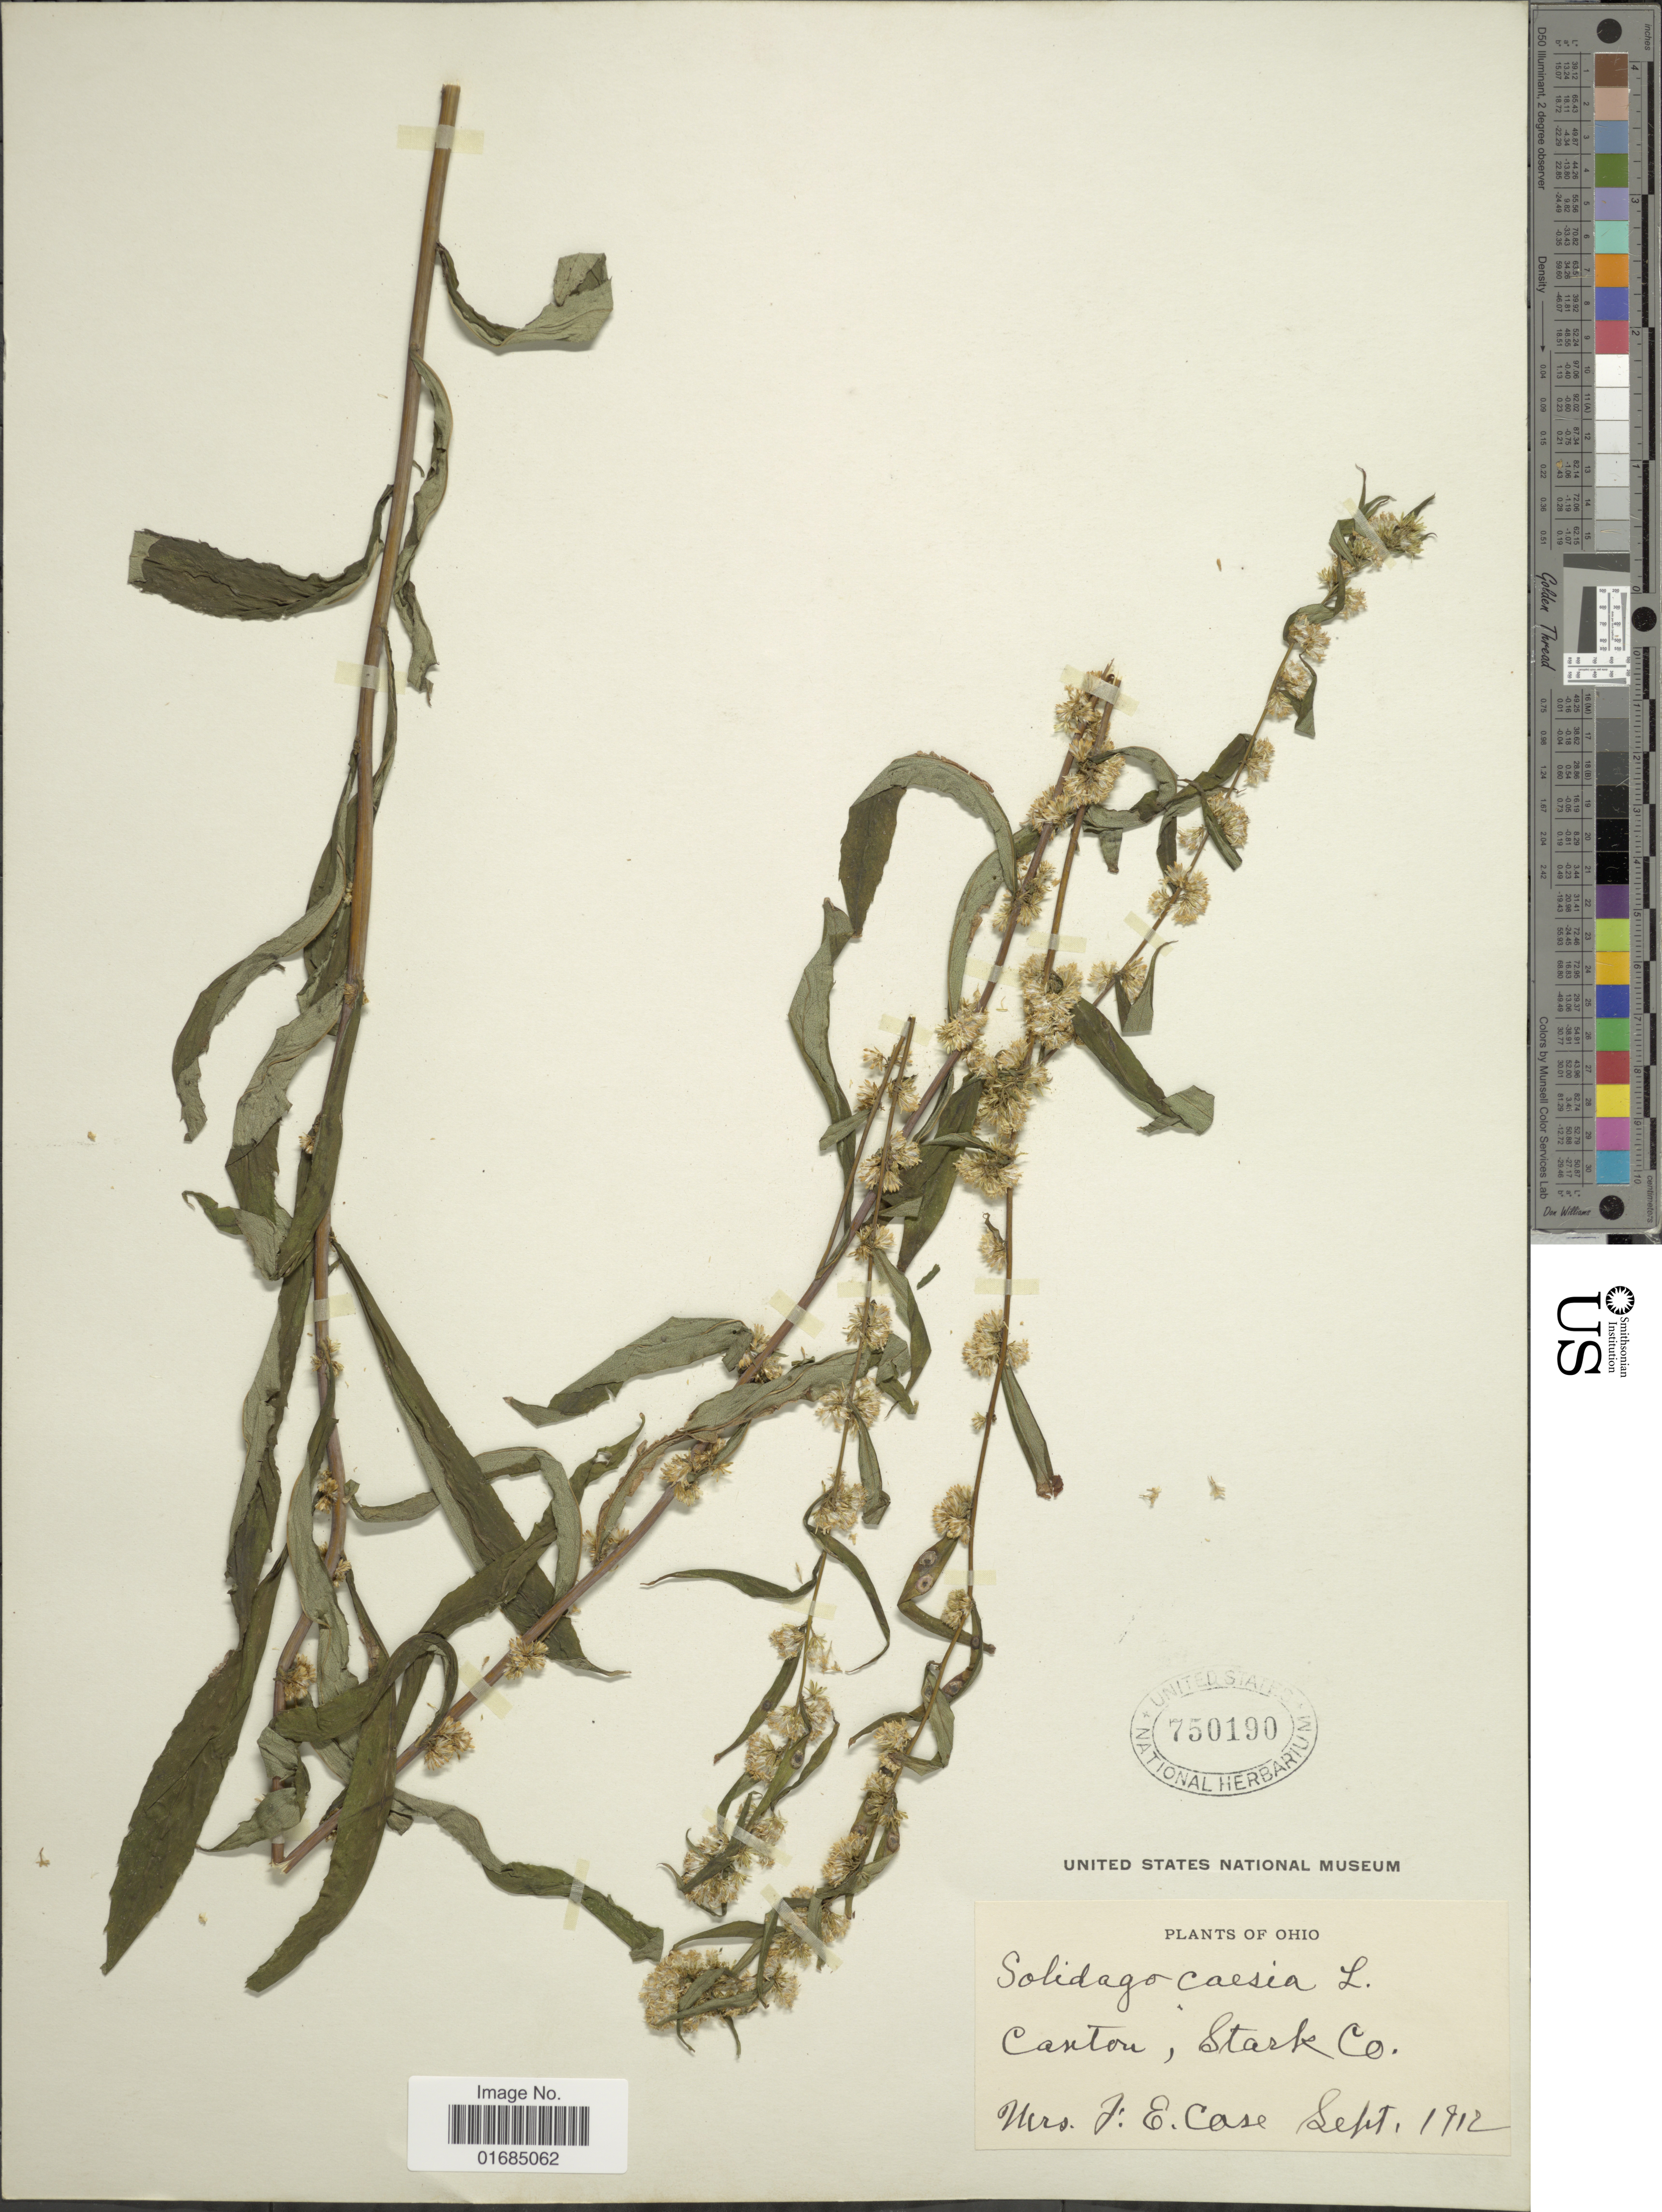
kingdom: Plantae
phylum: Tracheophyta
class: Magnoliopsida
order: Asterales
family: Asteraceae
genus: Solidago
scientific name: Solidago caesia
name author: L.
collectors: J. Case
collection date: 1912-09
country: United States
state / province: Ohio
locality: Canton, Stark Co.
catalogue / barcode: US 750190